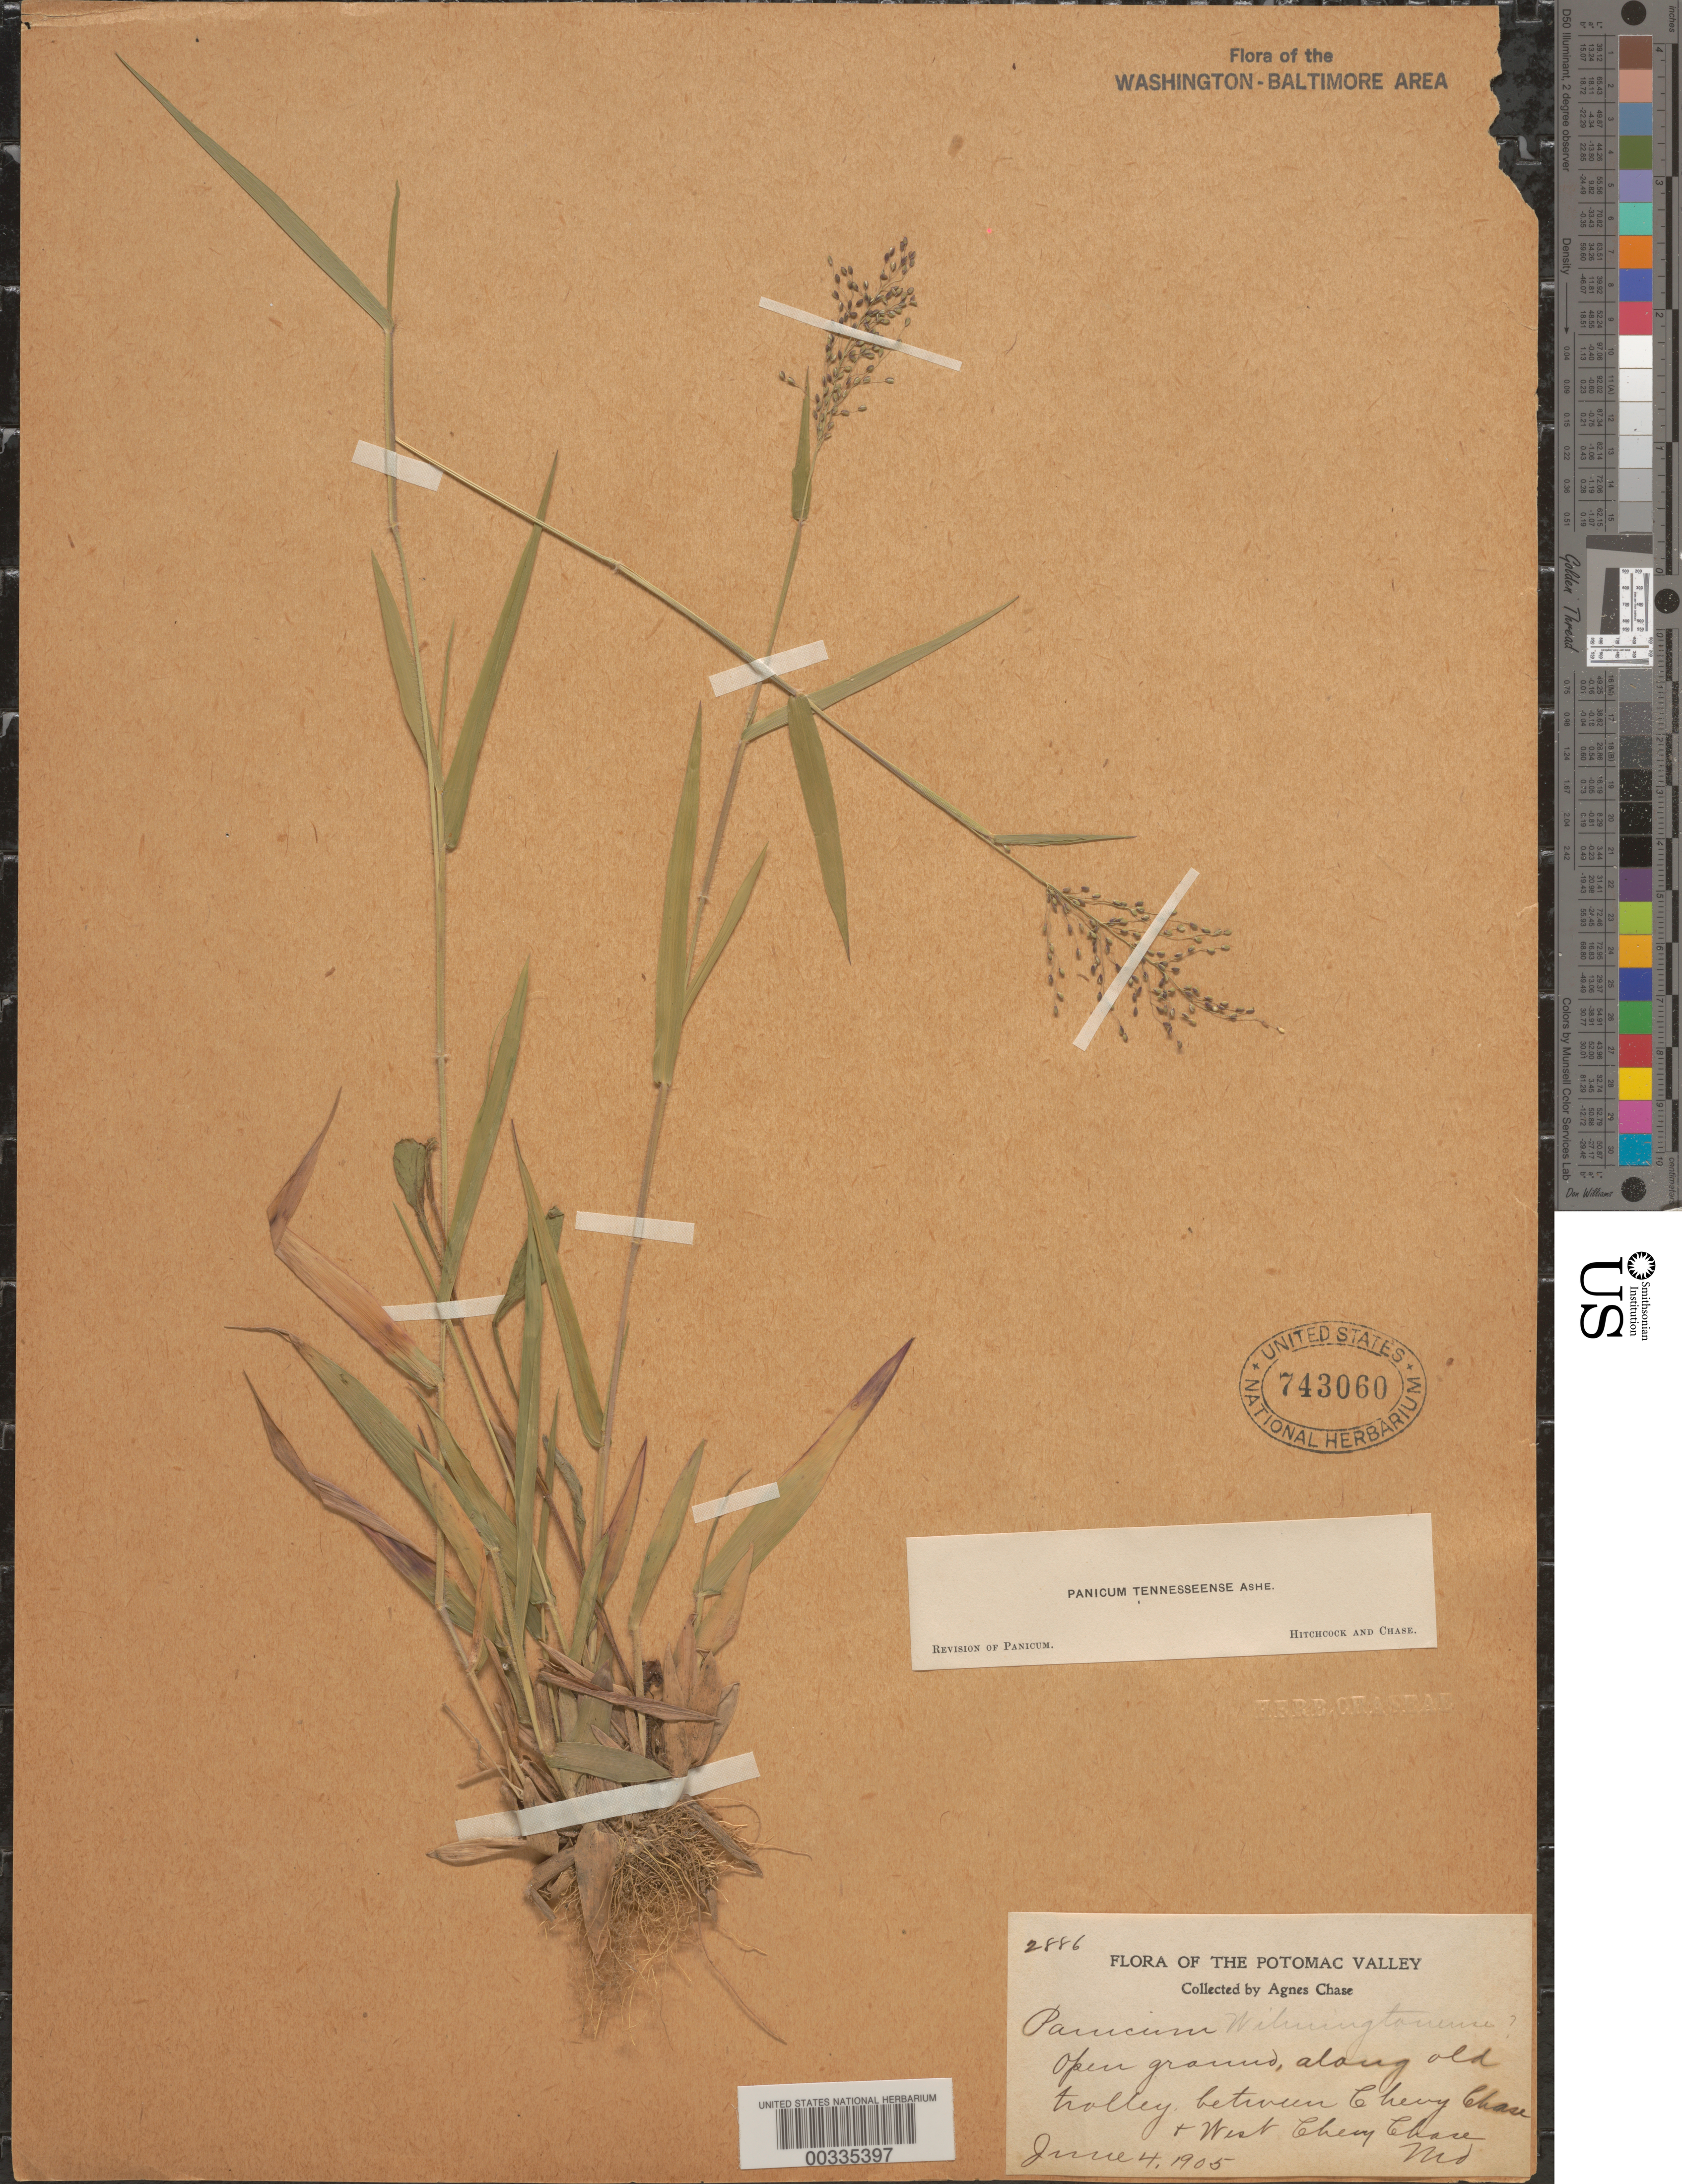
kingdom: Plantae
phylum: Tracheophyta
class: Liliopsida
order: Poales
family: Poaceae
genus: Dichanthelium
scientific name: Dichanthelium acuminatum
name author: (Sw.) Gould & C.A. Clark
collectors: A. Chase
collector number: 2886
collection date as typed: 04 Jun 1905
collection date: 1905-06-04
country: United States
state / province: Maryland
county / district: Montgomery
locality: Between Chevy Chase and west Chevy Chase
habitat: Open ground, along old trolley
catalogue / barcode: US 743060